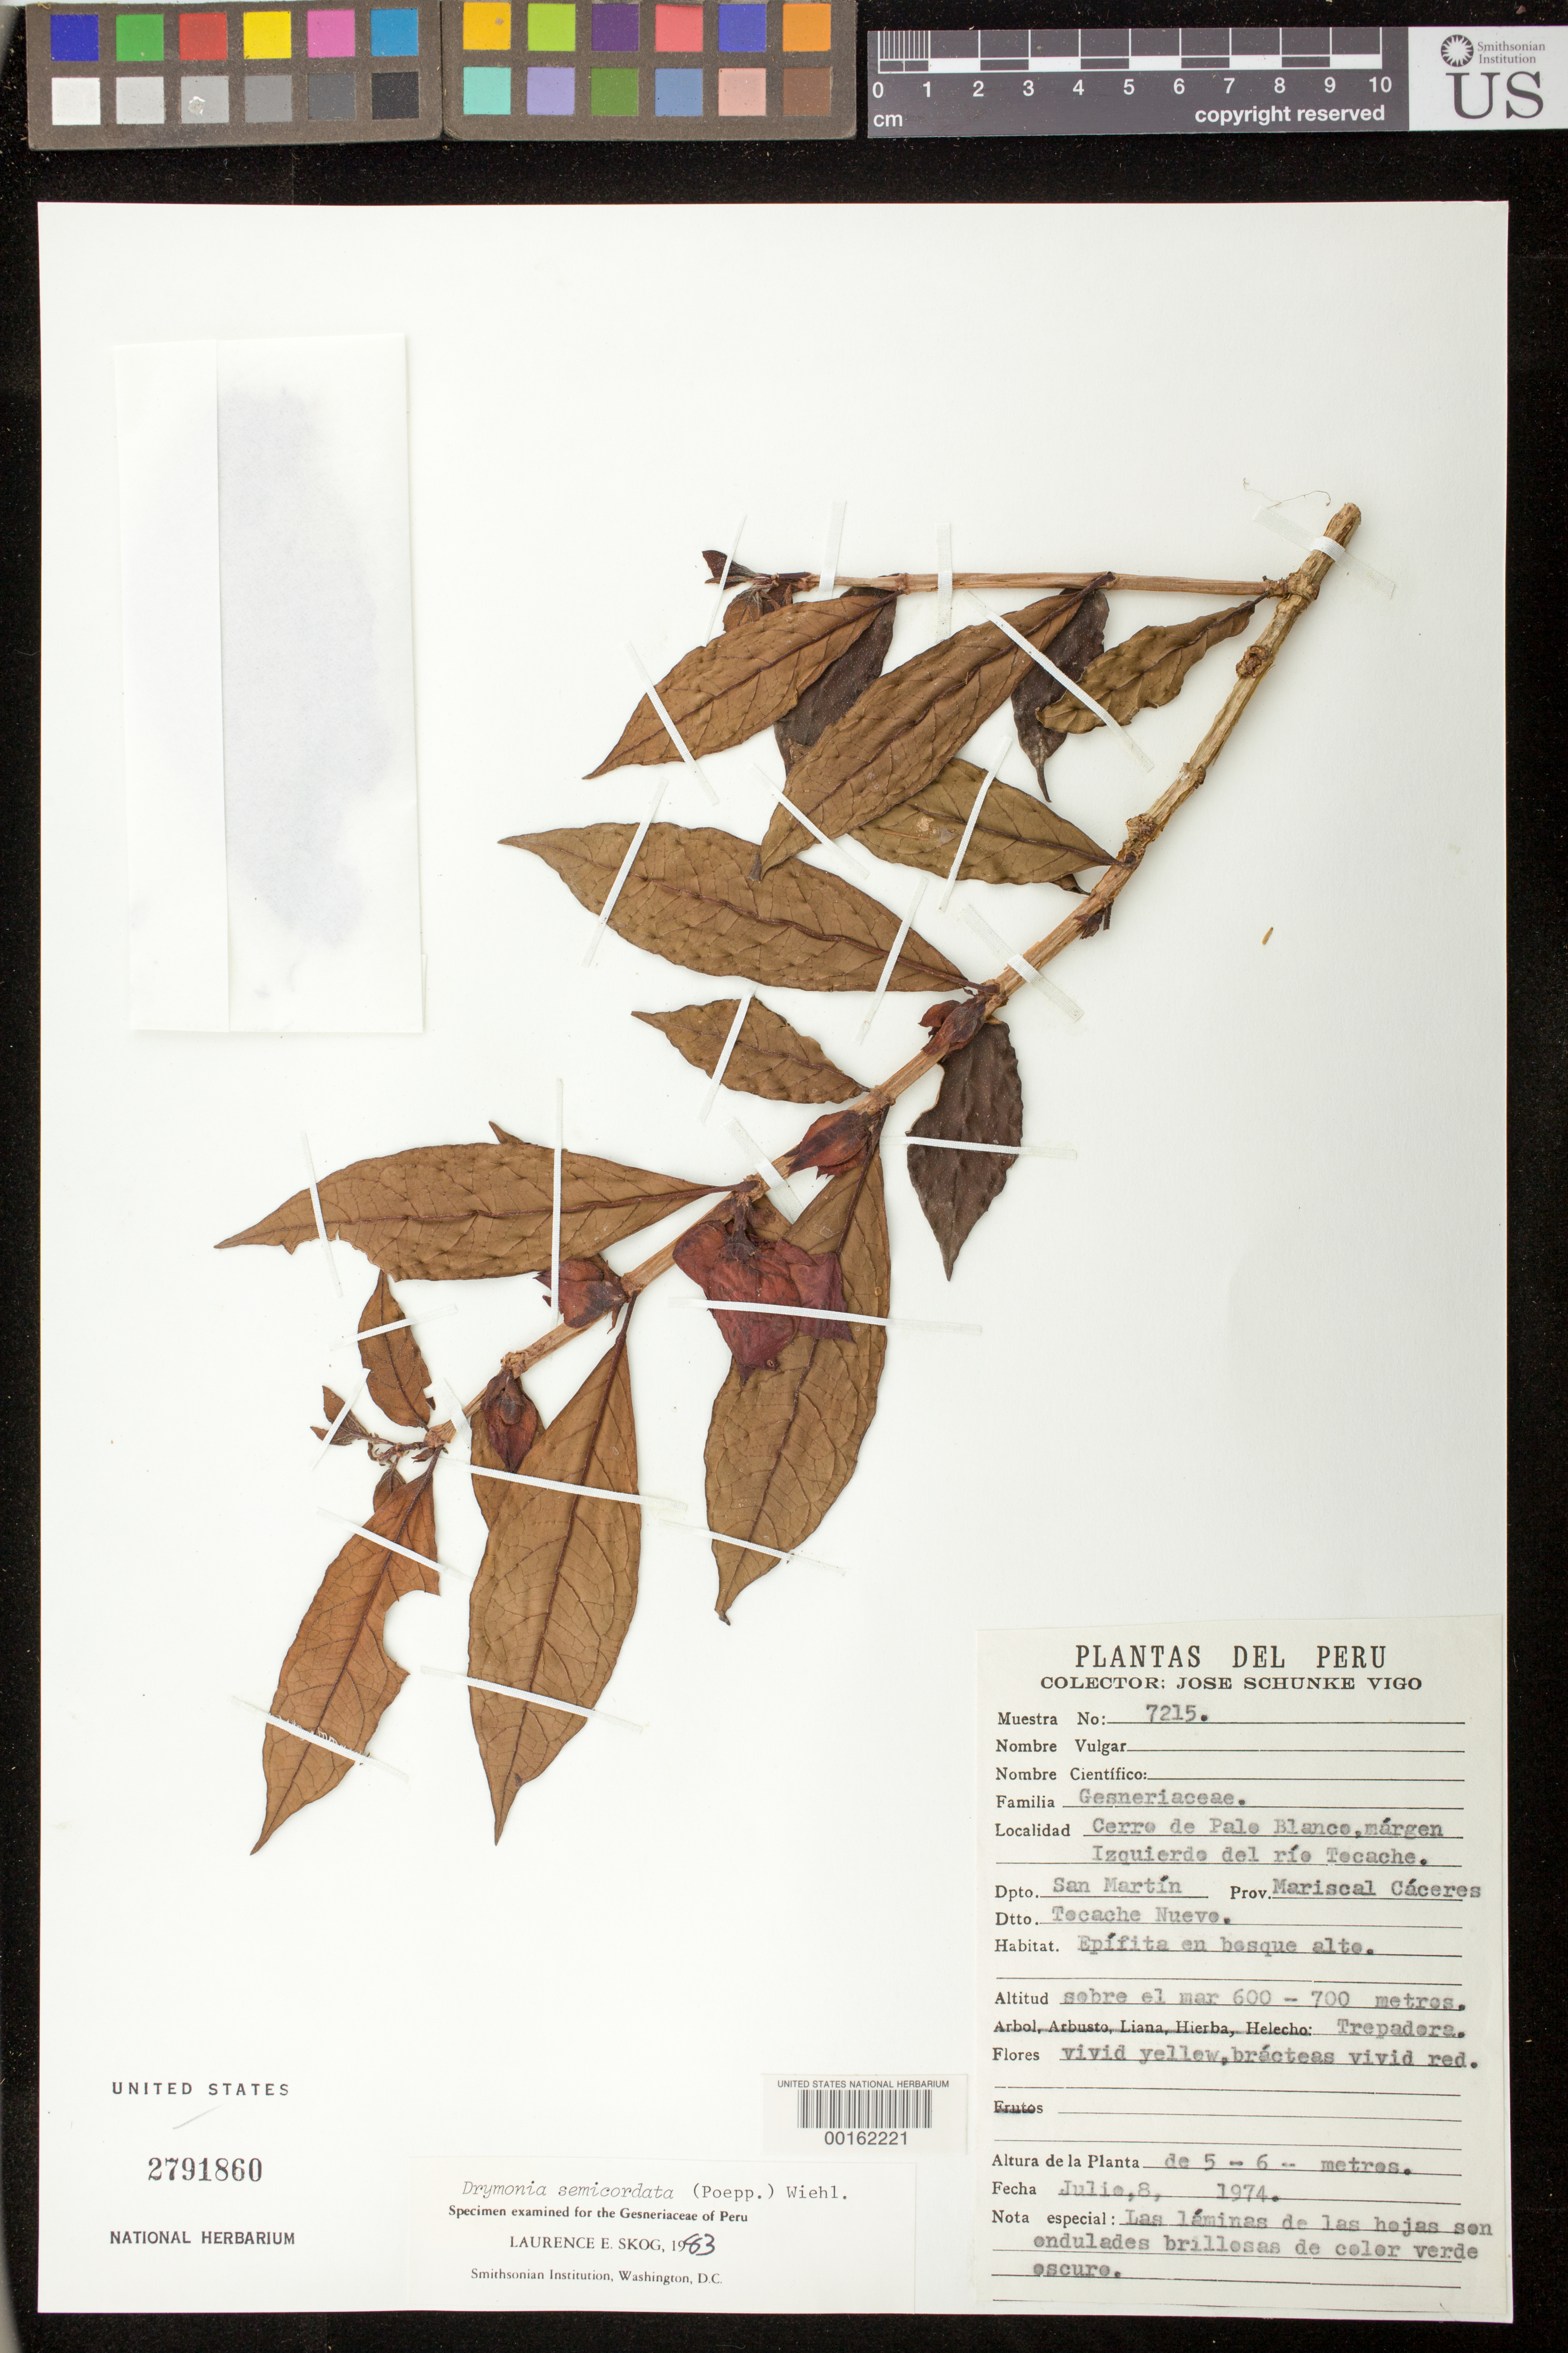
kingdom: Plantae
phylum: Tracheophyta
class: Magnoliopsida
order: Lamiales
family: Gesneriaceae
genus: Drymonia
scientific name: Drymonia semicordata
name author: (Poepp.) Wiehler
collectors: J. Schunke Vigo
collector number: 7215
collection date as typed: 08 Jul 1974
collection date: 1974-07-08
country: Peru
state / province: San Martín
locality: Prov. Mariscal Cáceres, Dtto. Tocache Nuevo, Cerro de Palo Blanco, left hand bank of Rio Tocache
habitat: Epiphyte in tall forest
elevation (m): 600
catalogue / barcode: US 2791860